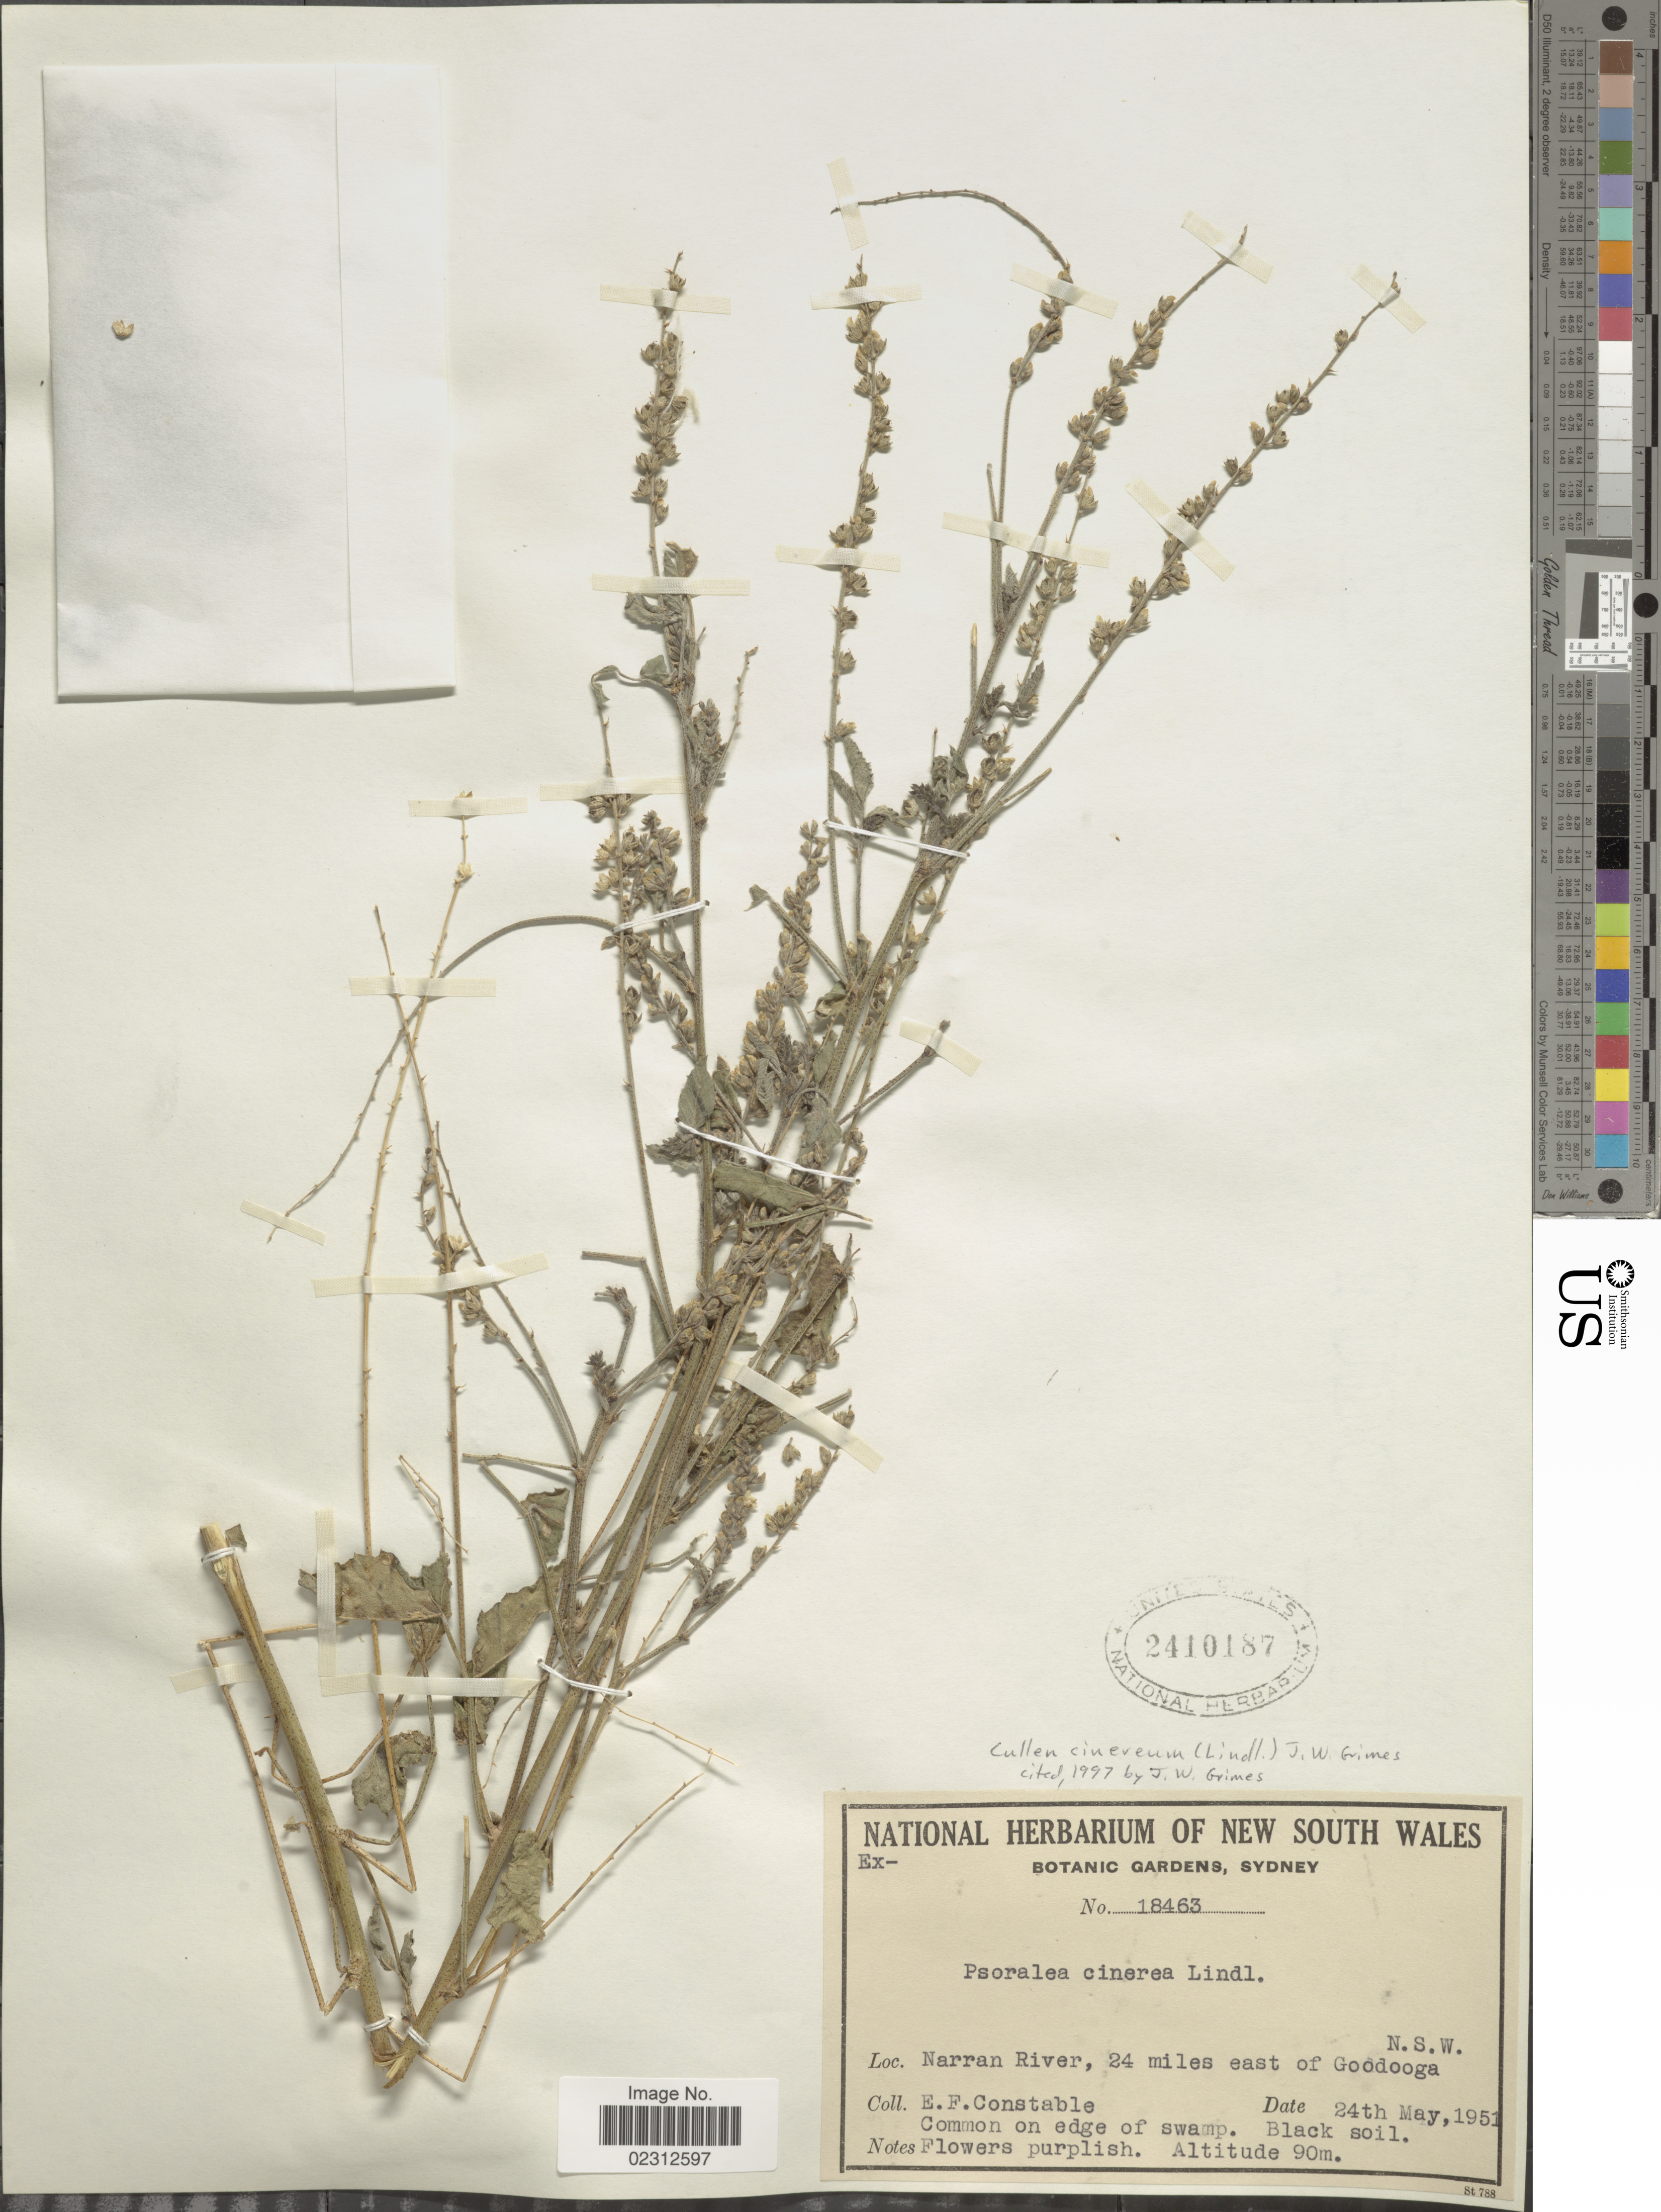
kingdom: Plantae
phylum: Tracheophyta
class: Magnoliopsida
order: Fabales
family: Fabaceae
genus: Cullen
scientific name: Cullen cinereum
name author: (Lindl.) J.W. Grimes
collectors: E. F. Constable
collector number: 18463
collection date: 1951-05-24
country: Australia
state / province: New South Wales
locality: Narran River, 24 miles east of Goodooga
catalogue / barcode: US 2410187